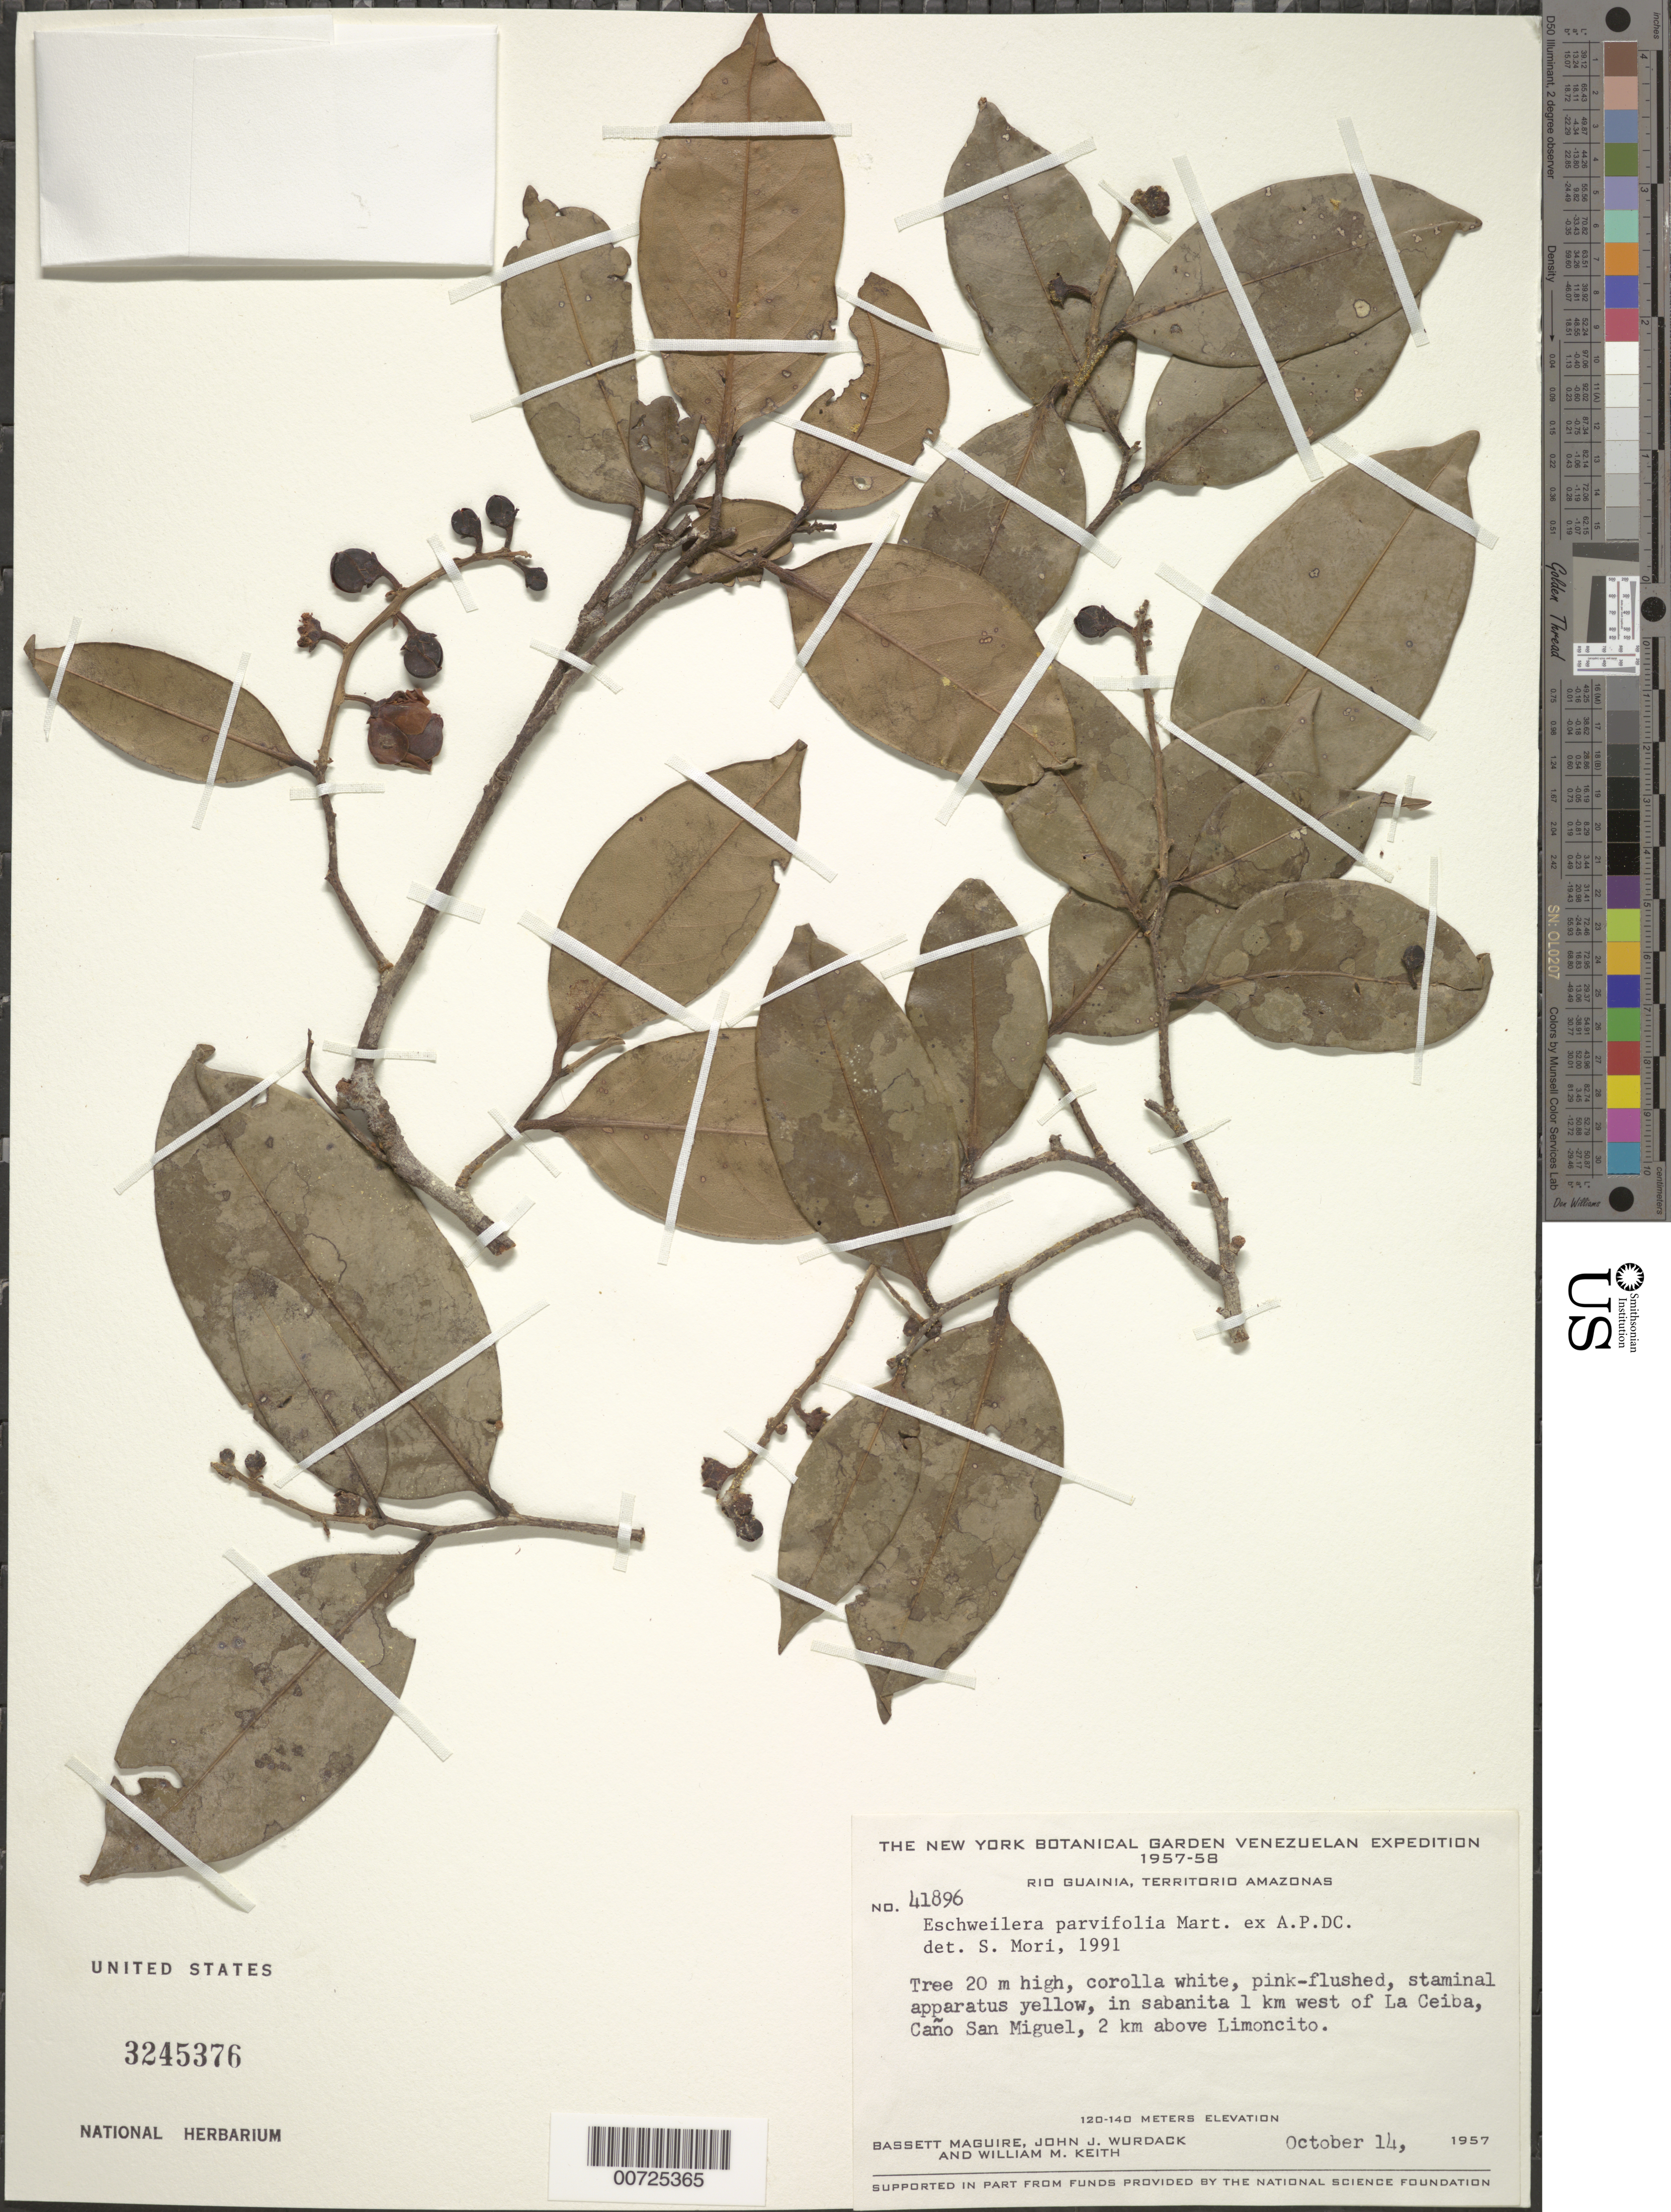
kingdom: Plantae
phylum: Tracheophyta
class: Magnoliopsida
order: Ericales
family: Lecythidaceae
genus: Eschweilera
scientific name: Eschweilera parvifolia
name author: Mart. ex DC.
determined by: Mori, Scott A.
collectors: B. Maguire, J. J. Wurdack & W. Keith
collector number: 41896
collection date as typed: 14-Oct-57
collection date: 1957-10-14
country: Venezuela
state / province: Amazonas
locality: Río Guainía, Caño San Miguel, 2 km above Limoncito, 1 km west of La Ceiba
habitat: Sabanita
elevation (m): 120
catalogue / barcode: US 3245376